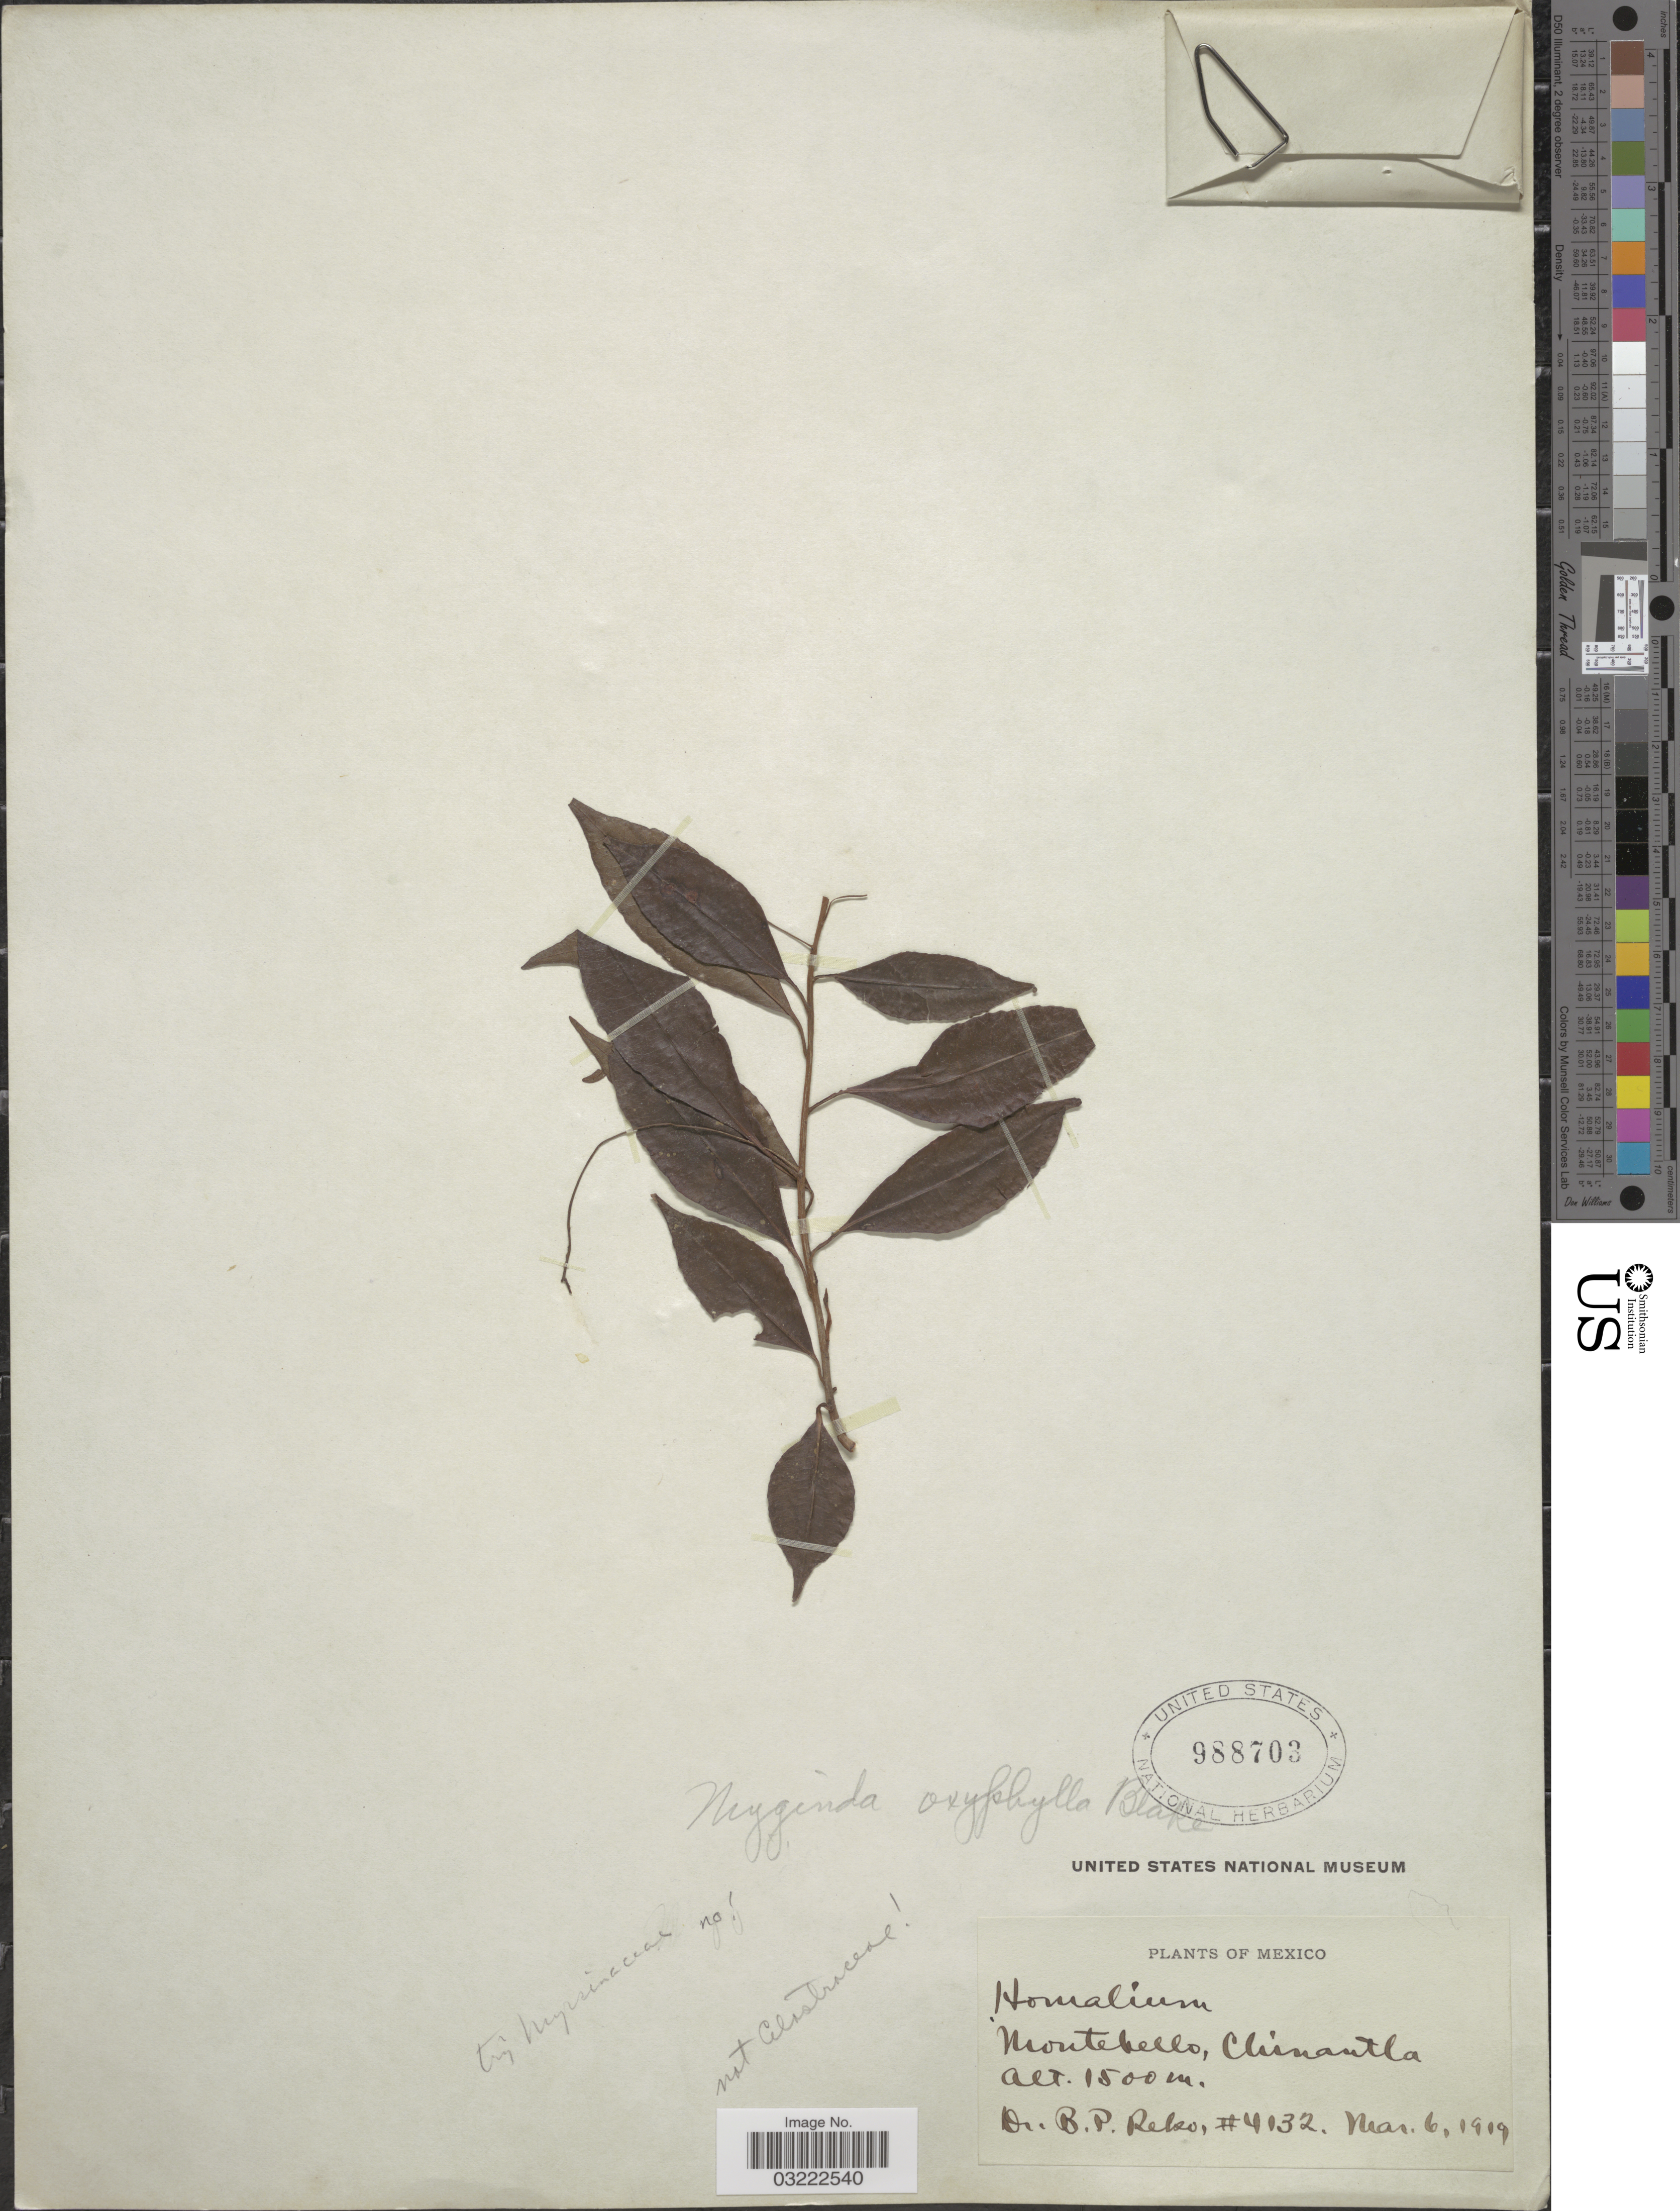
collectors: B. P. Reko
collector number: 4132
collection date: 1919-03-06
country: Mexico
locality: Montebello, Chinantla.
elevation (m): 1500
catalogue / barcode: US 9888703